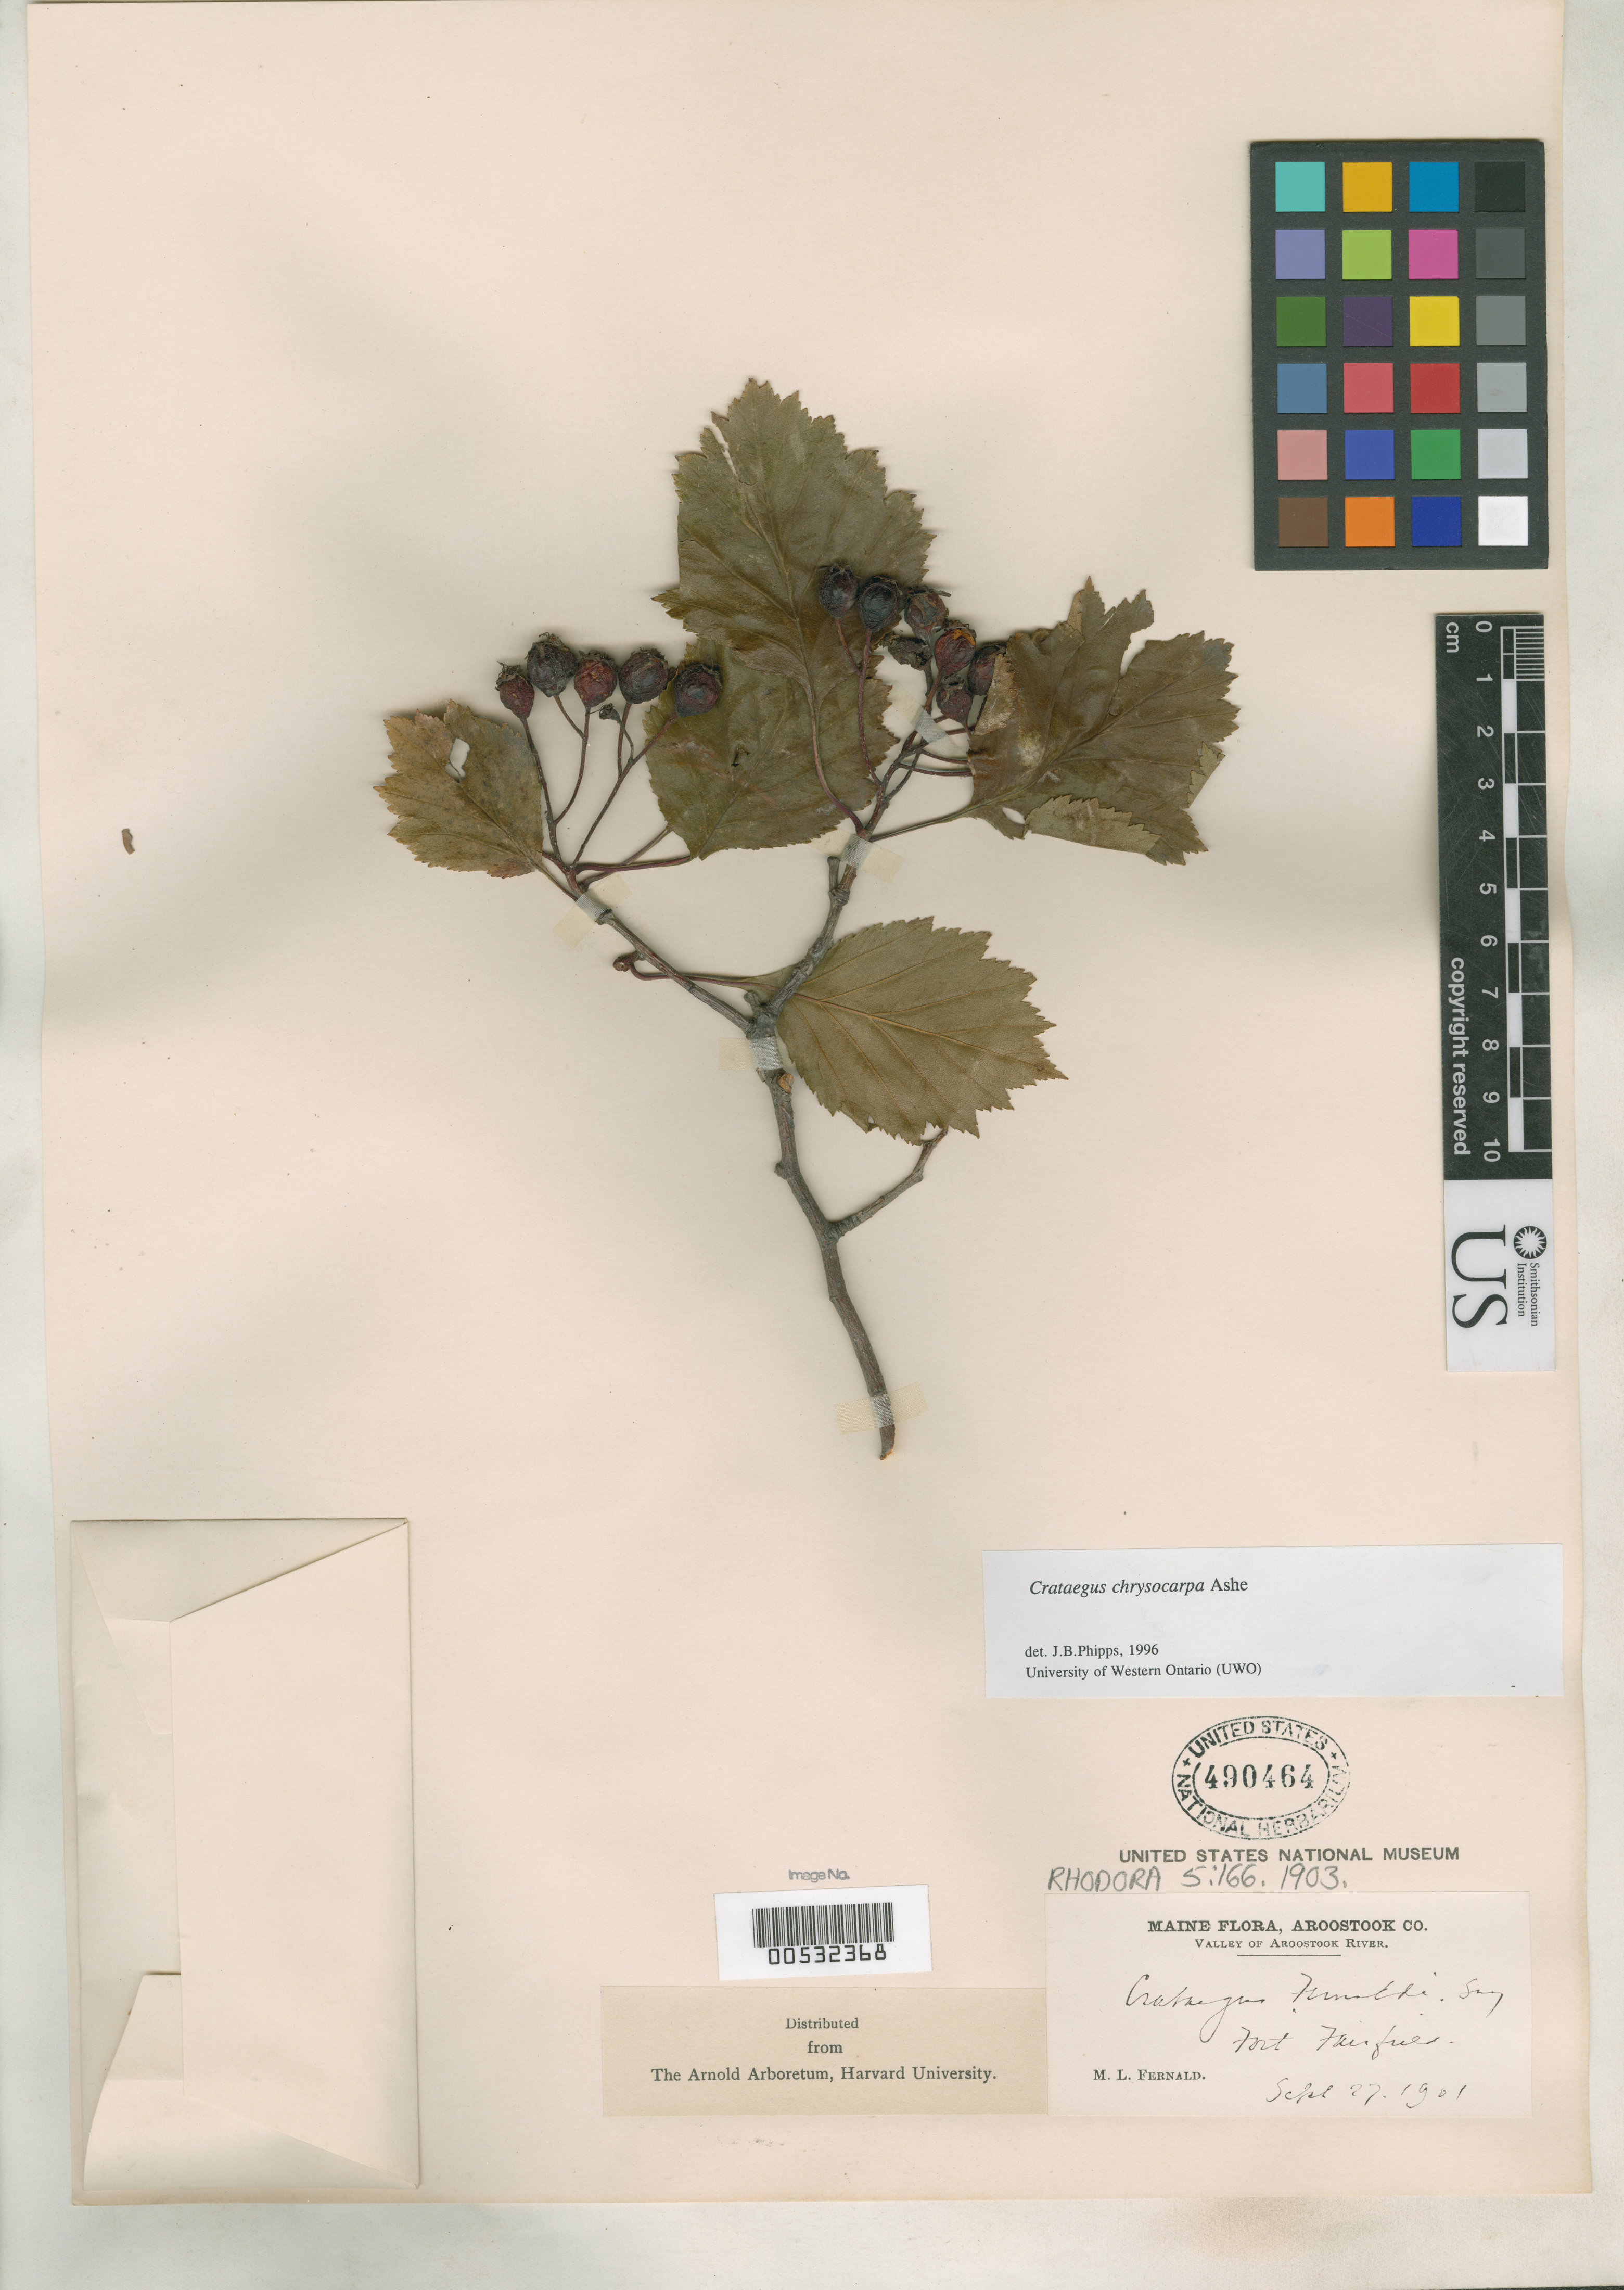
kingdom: Plantae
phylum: Tracheophyta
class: Magnoliopsida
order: Rosales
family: Rosaceae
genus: Crataegus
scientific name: Crataegus fernaldi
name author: Sarg.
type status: Isosyntype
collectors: M. L. Fernald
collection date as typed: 25 Sep 1901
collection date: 1901-09-25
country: United States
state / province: Maine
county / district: Aroostook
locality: Valley of Aroostook River, Fort Fairfield.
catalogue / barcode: US 490464